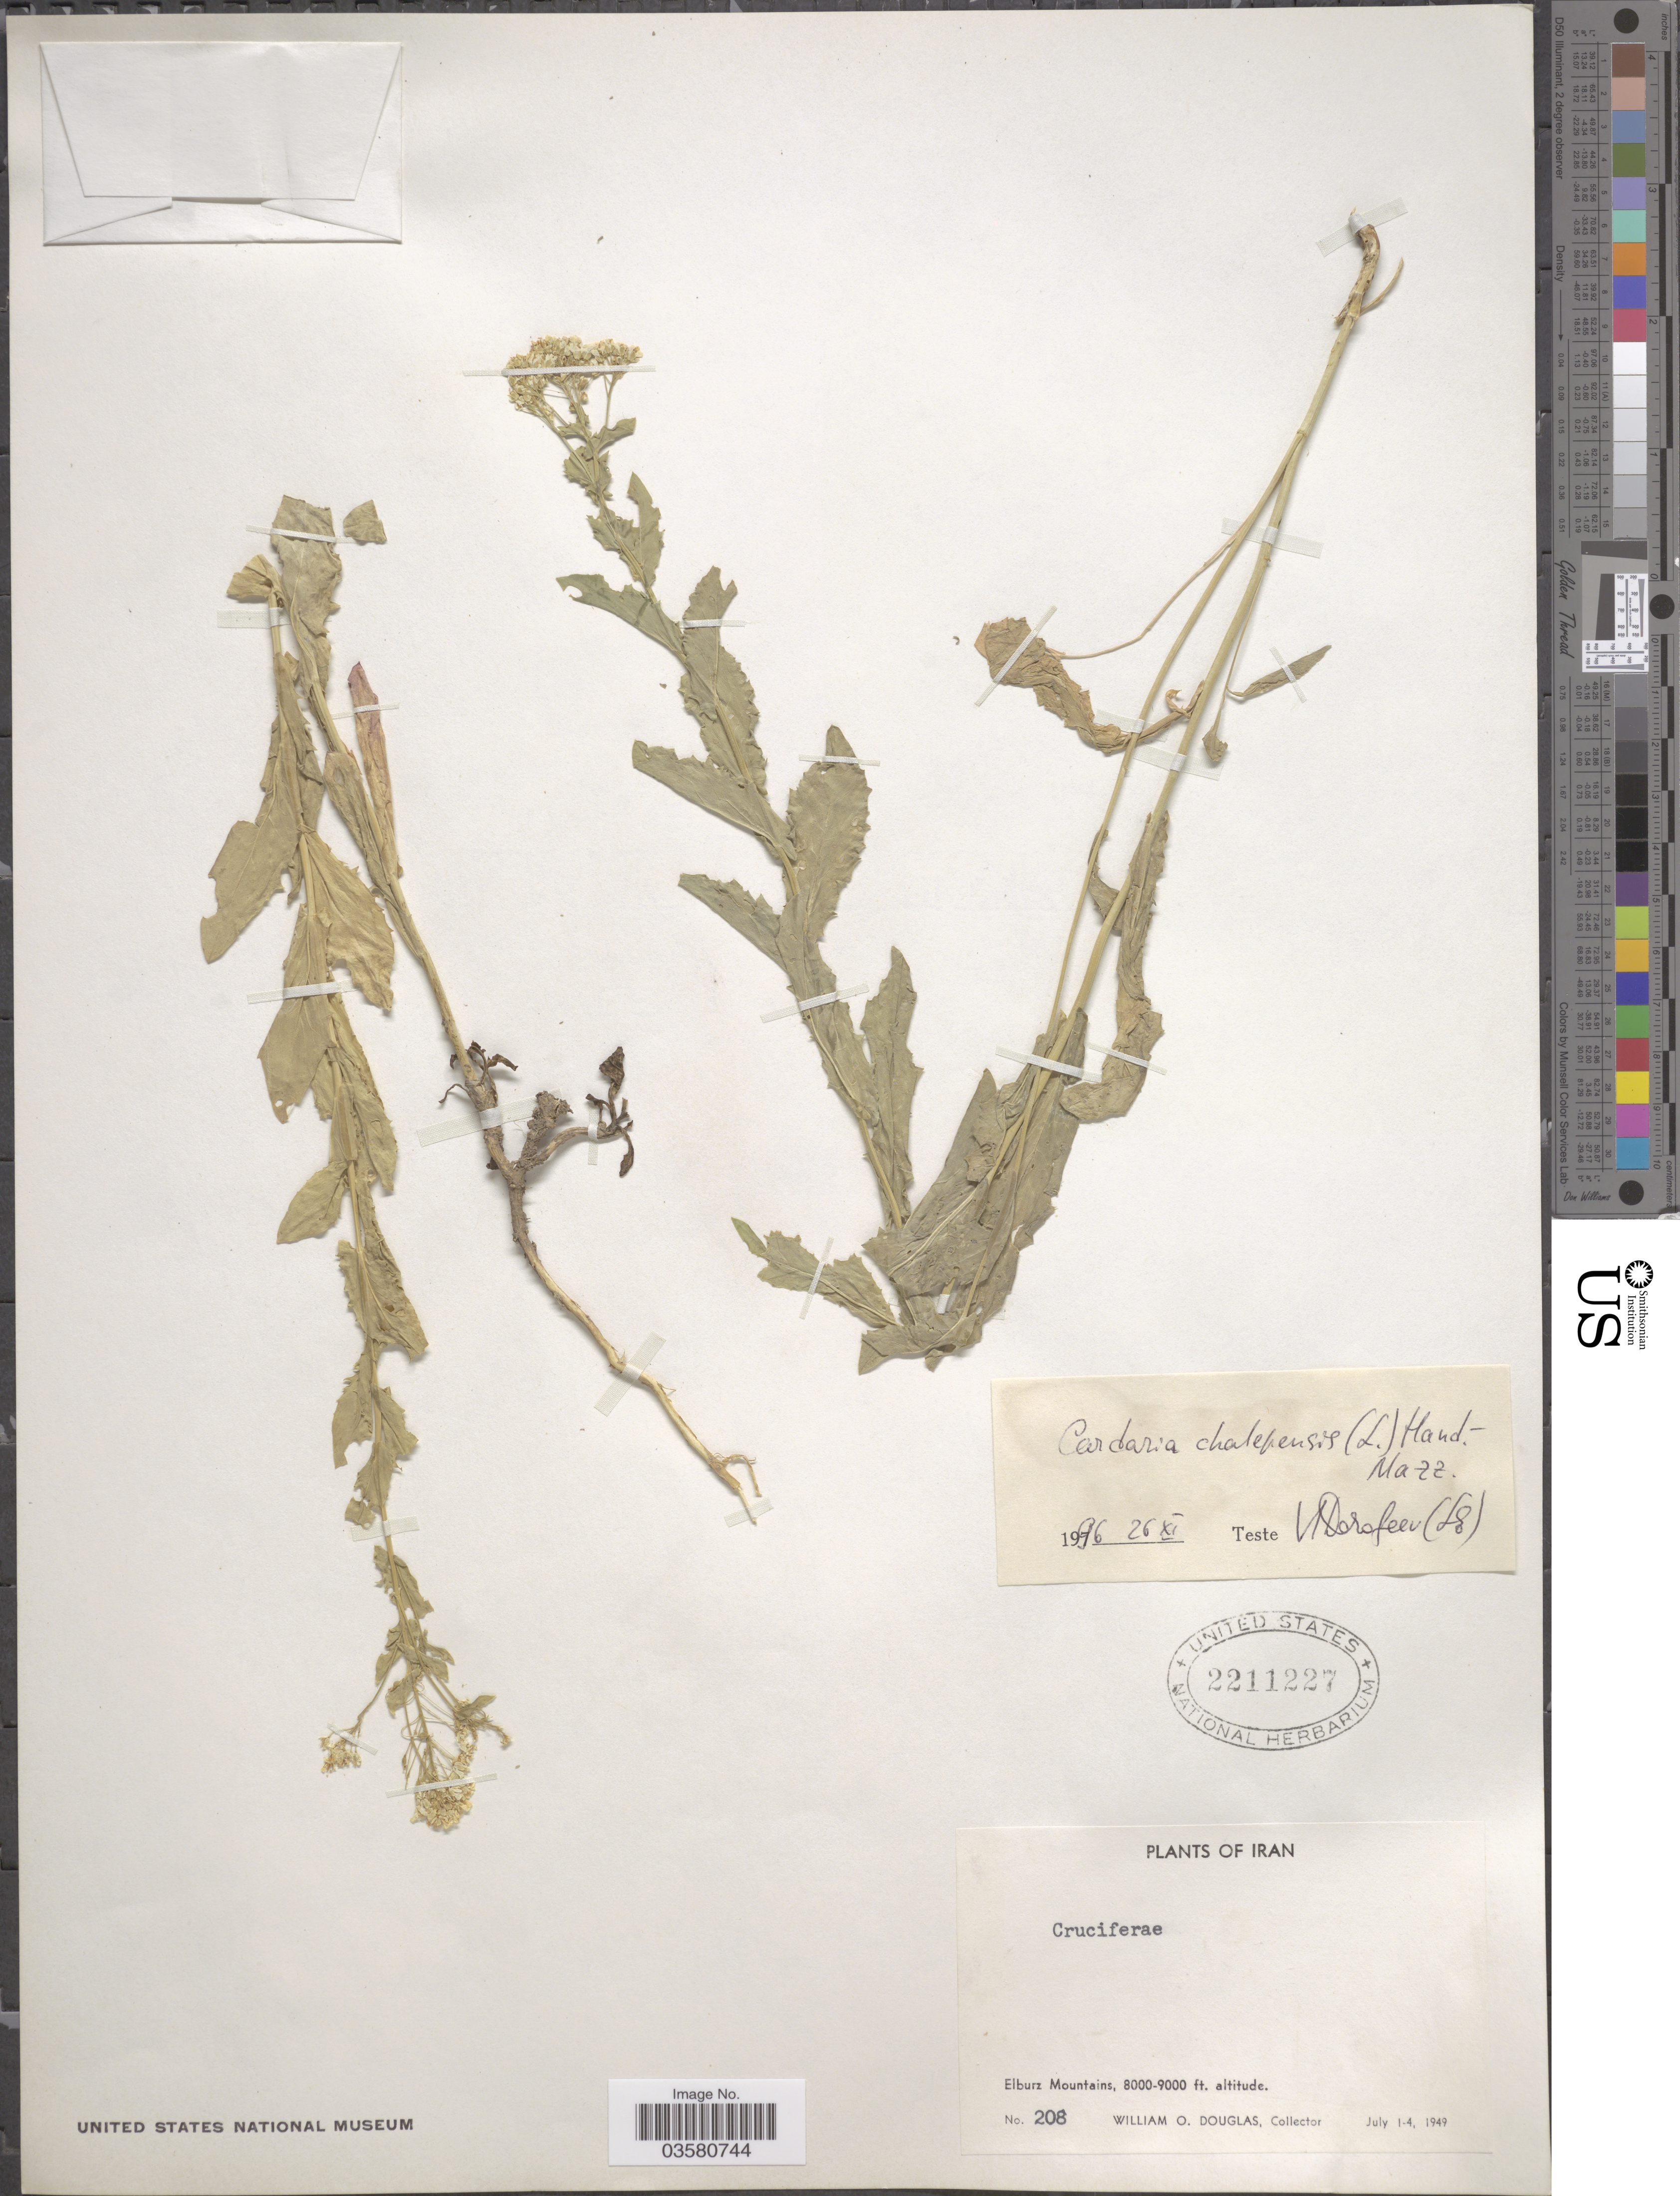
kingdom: Plantae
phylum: Tracheophyta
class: Magnoliopsida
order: Brassicales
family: Brassicaceae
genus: Lepidium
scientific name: Lepidium chalepense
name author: L.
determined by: Strong, M. T., (US), Smithsonian Institution - National Museum of Natural History (UNITED STATES)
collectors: W. Douglas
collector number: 208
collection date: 1949-07-01/1949-07-04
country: Iran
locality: Elburz Mountains.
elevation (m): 2438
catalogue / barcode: US 2211227